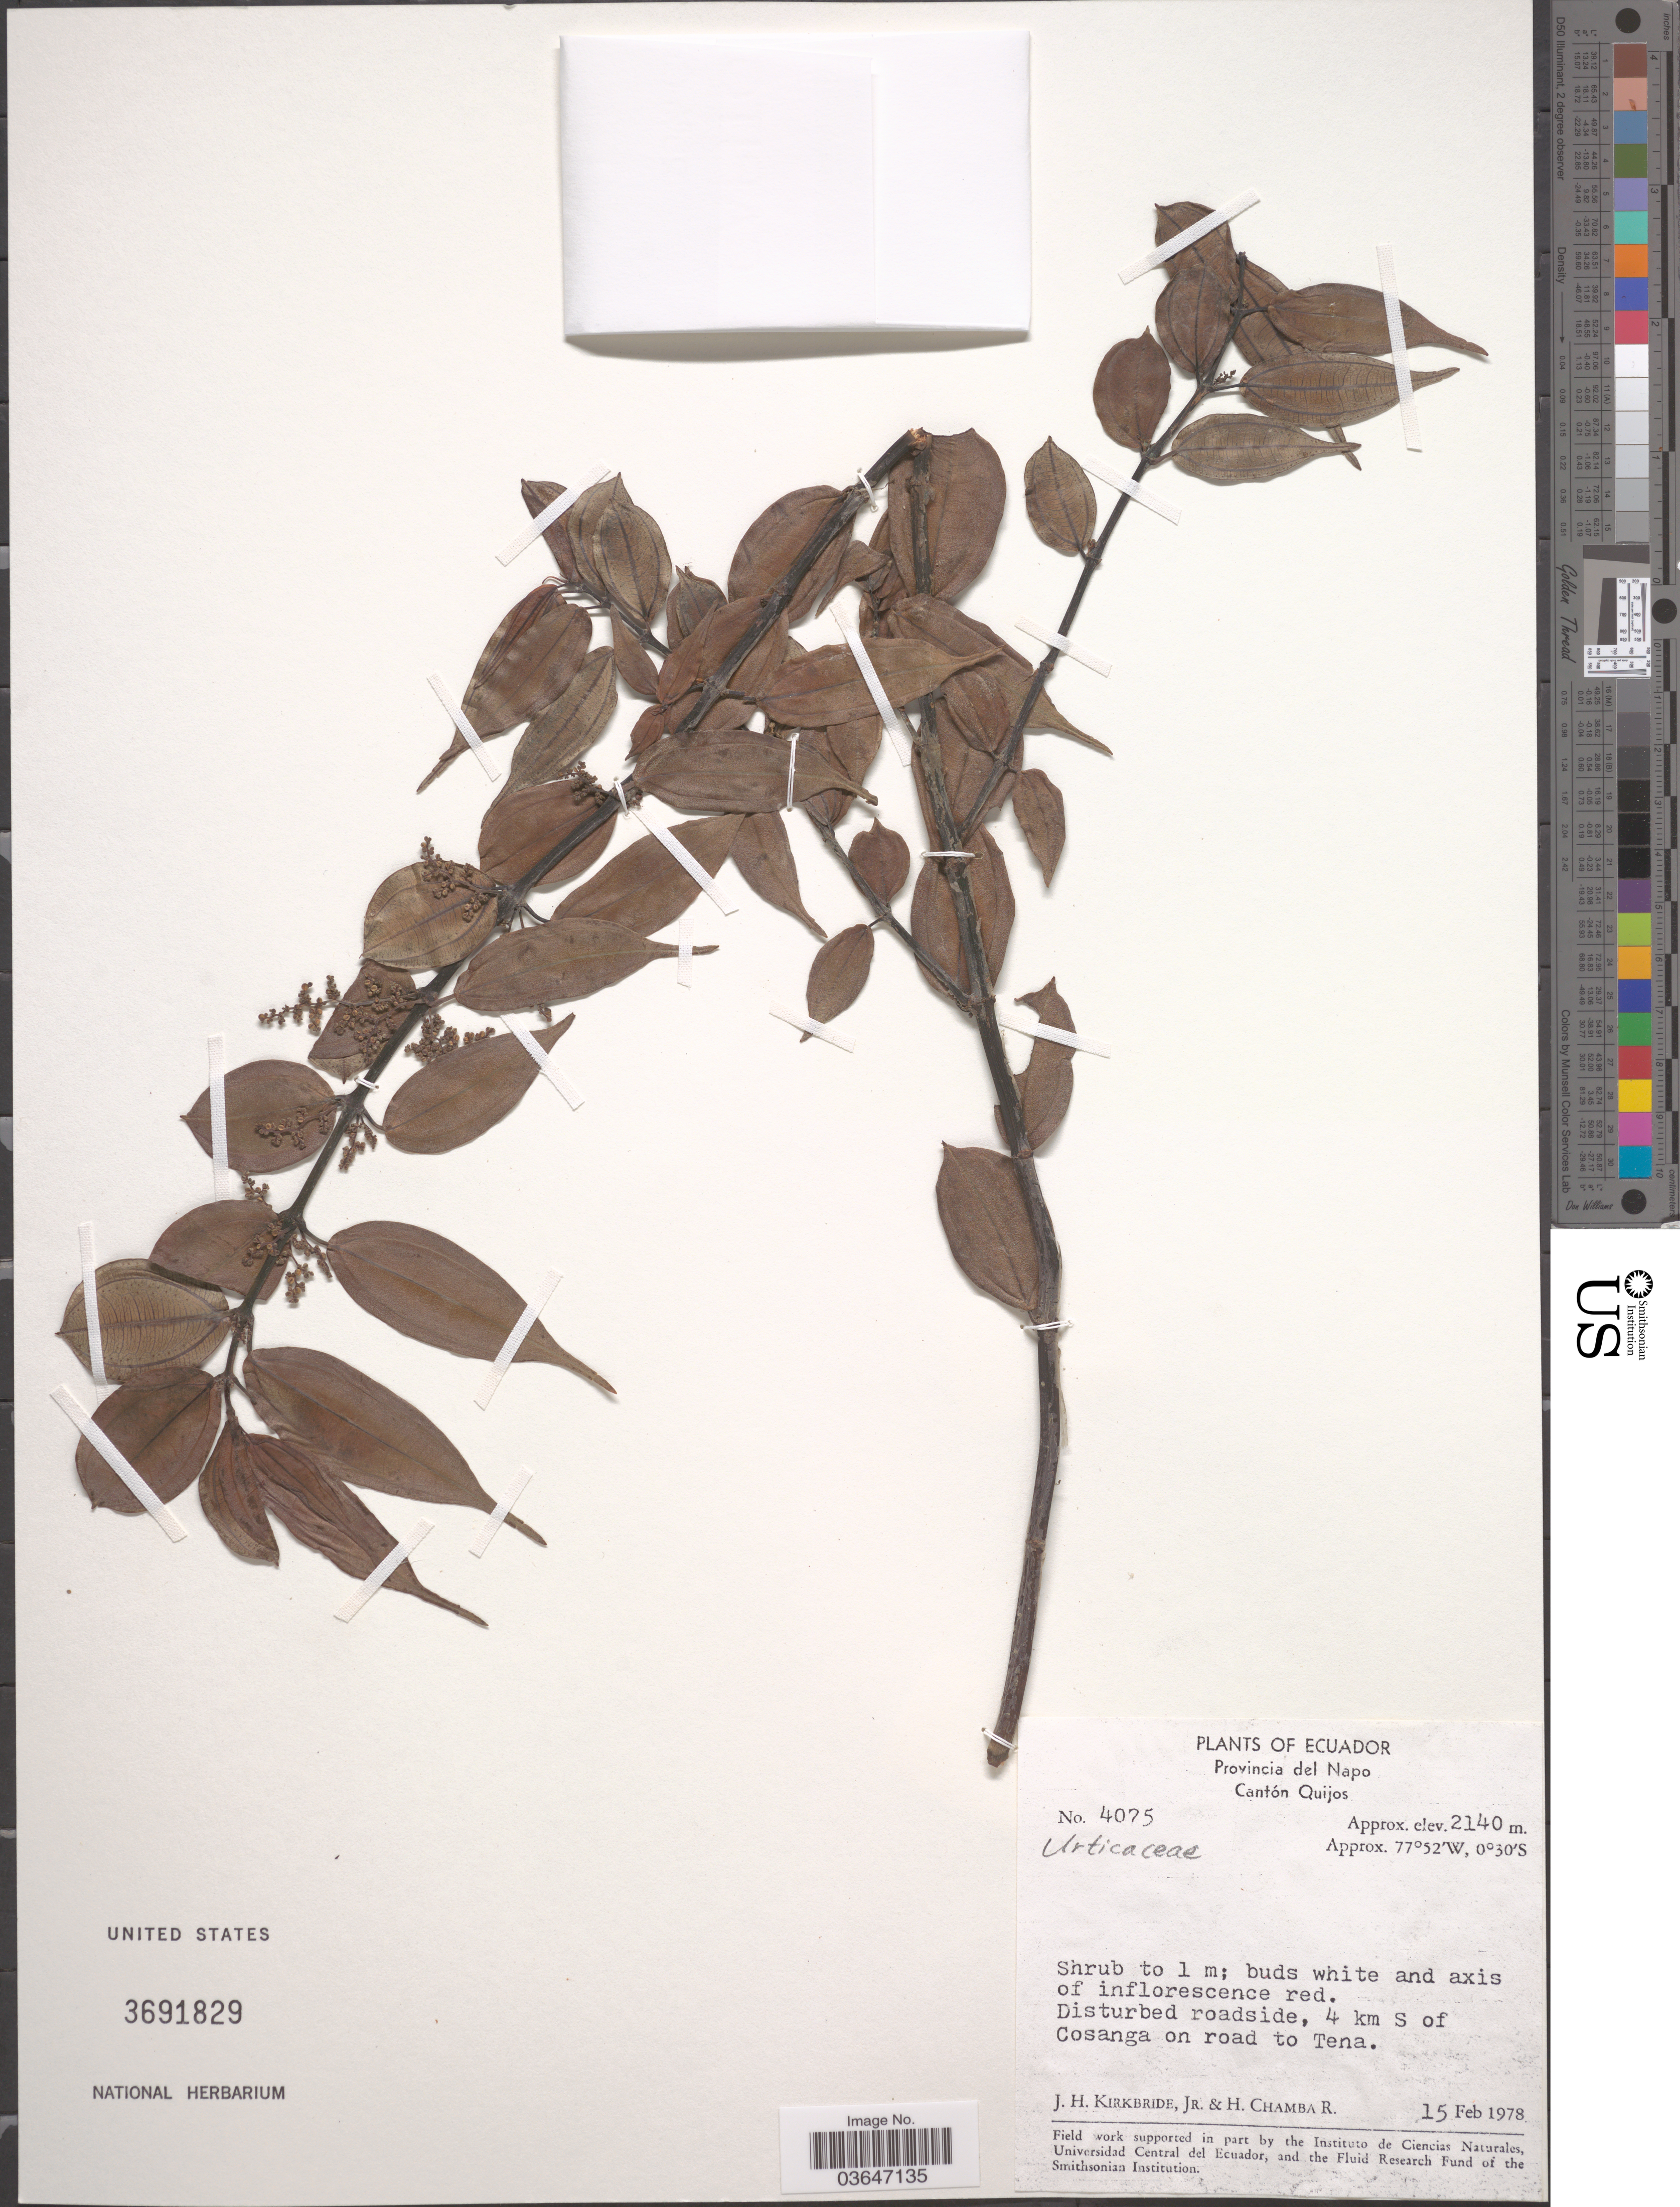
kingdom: Plantae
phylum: Tracheophyta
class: Magnoliopsida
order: Proteales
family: Proteaceae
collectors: J. H. Kirkbride & H. Chamba R.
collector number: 4075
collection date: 1978-02-15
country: Ecuador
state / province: Napo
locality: Cantón Quijos. 4 km S of Cosanga on road to Tena.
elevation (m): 2140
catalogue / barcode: US 3691829